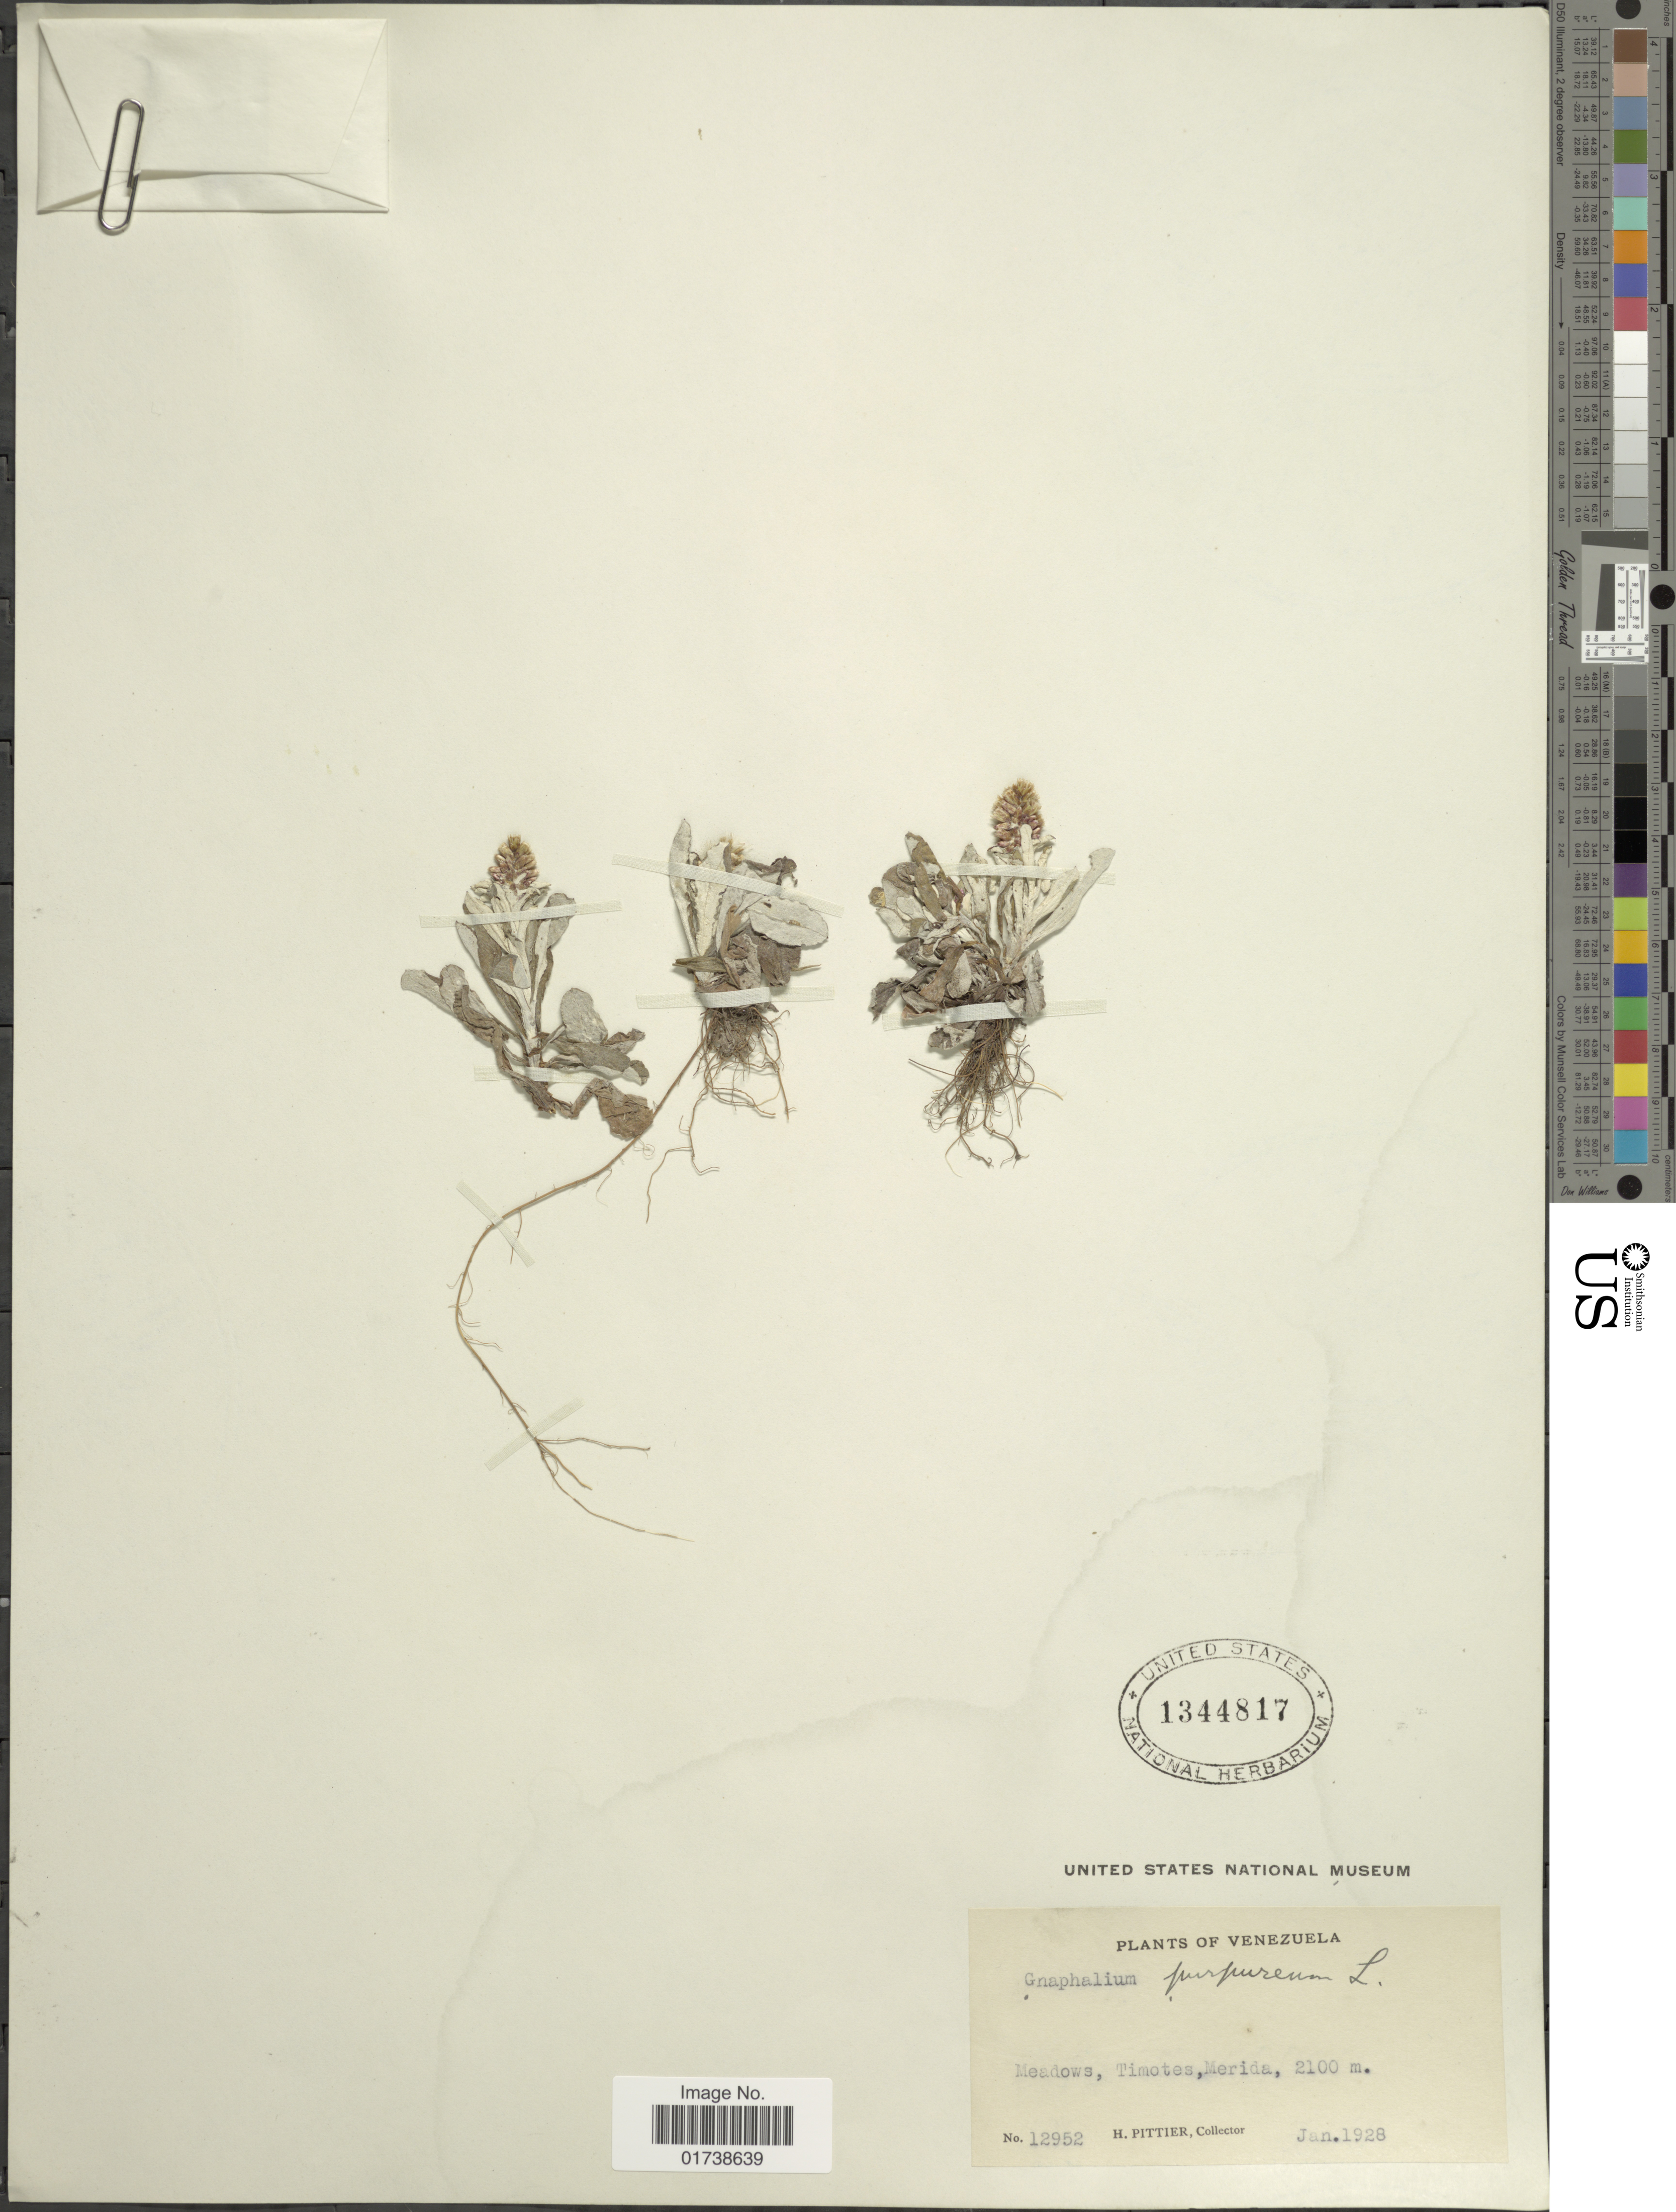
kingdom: Plantae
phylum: Tracheophyta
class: Magnoliopsida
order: Asterales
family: Asteraceae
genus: Gamochaeta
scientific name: Gamochaeta purpurea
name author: (L.) Cabrera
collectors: H. F. Pittier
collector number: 12952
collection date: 1928-01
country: Venezuela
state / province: Mérida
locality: Meadows, Timotes, Merida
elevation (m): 2100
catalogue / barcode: US 1344817